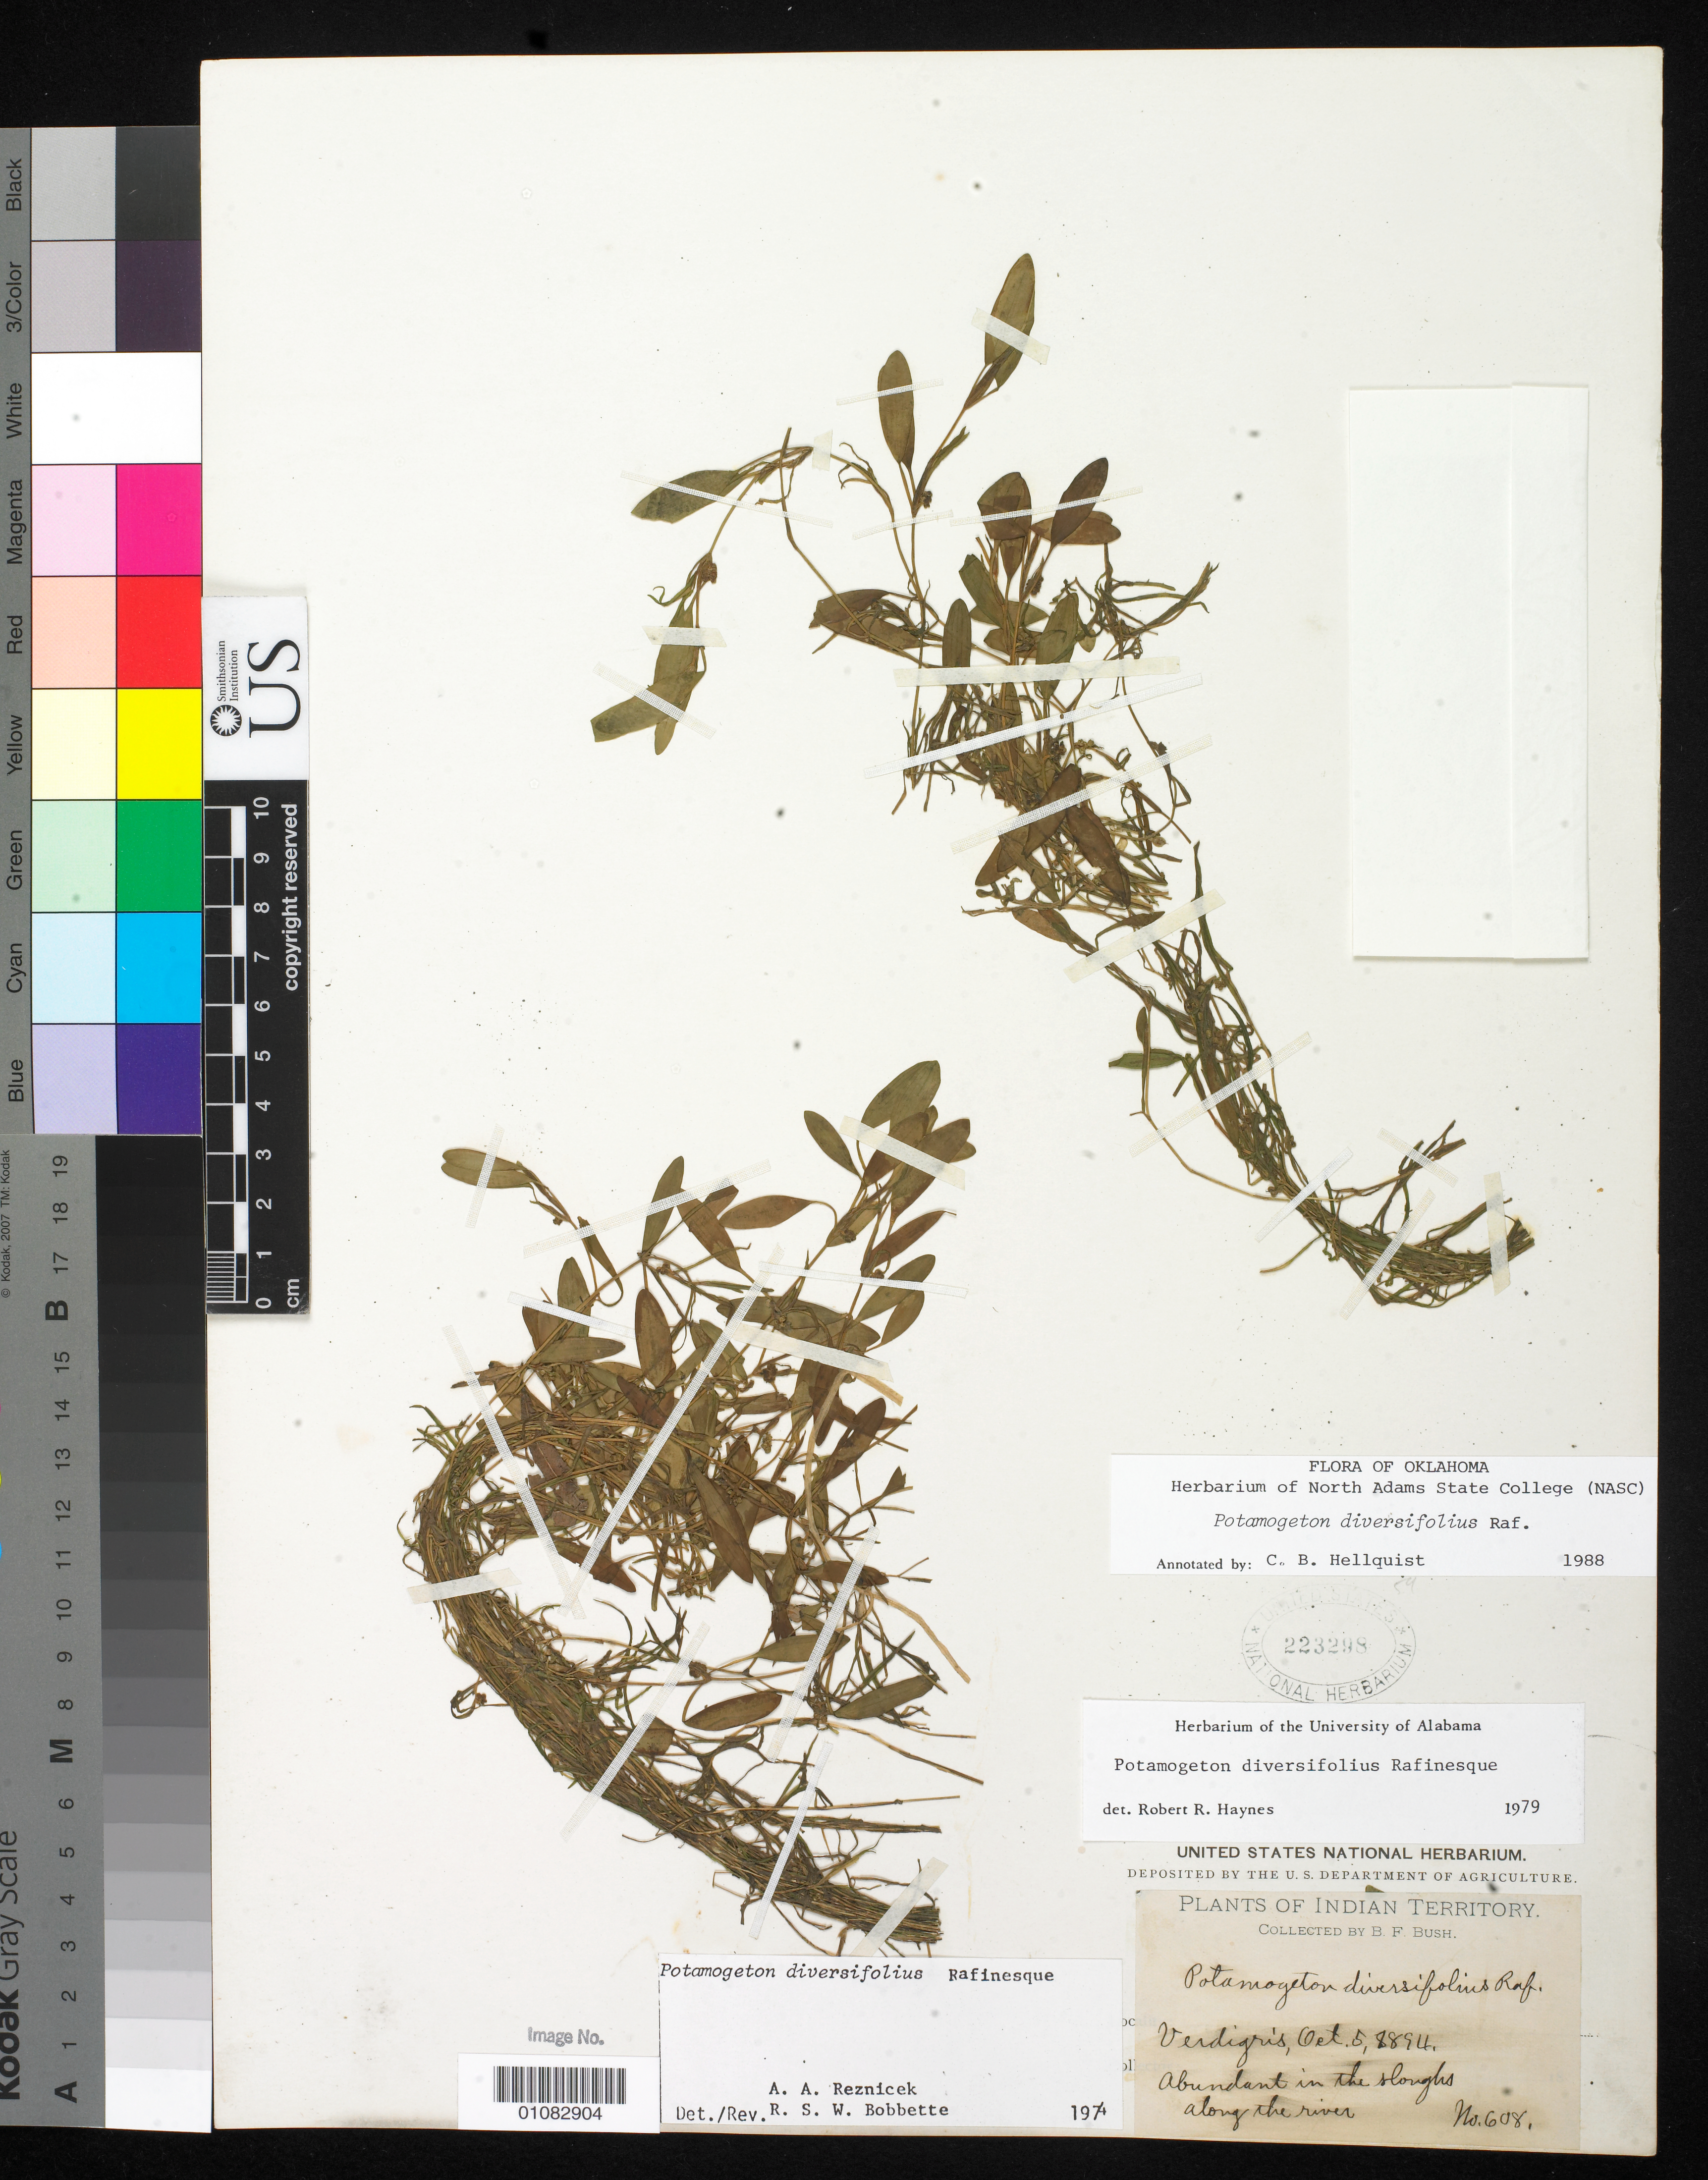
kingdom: Plantae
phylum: Tracheophyta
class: Liliopsida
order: Alismatales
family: Potamogetonaceae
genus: Potamogeton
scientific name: Potamogeton diversifolius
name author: Raf.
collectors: B. F. Bush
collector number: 608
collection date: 1894-10-05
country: United States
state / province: Oklahoma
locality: Indian Territory, Verdigris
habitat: Abundant in the sloughs along the river.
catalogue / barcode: US 223298